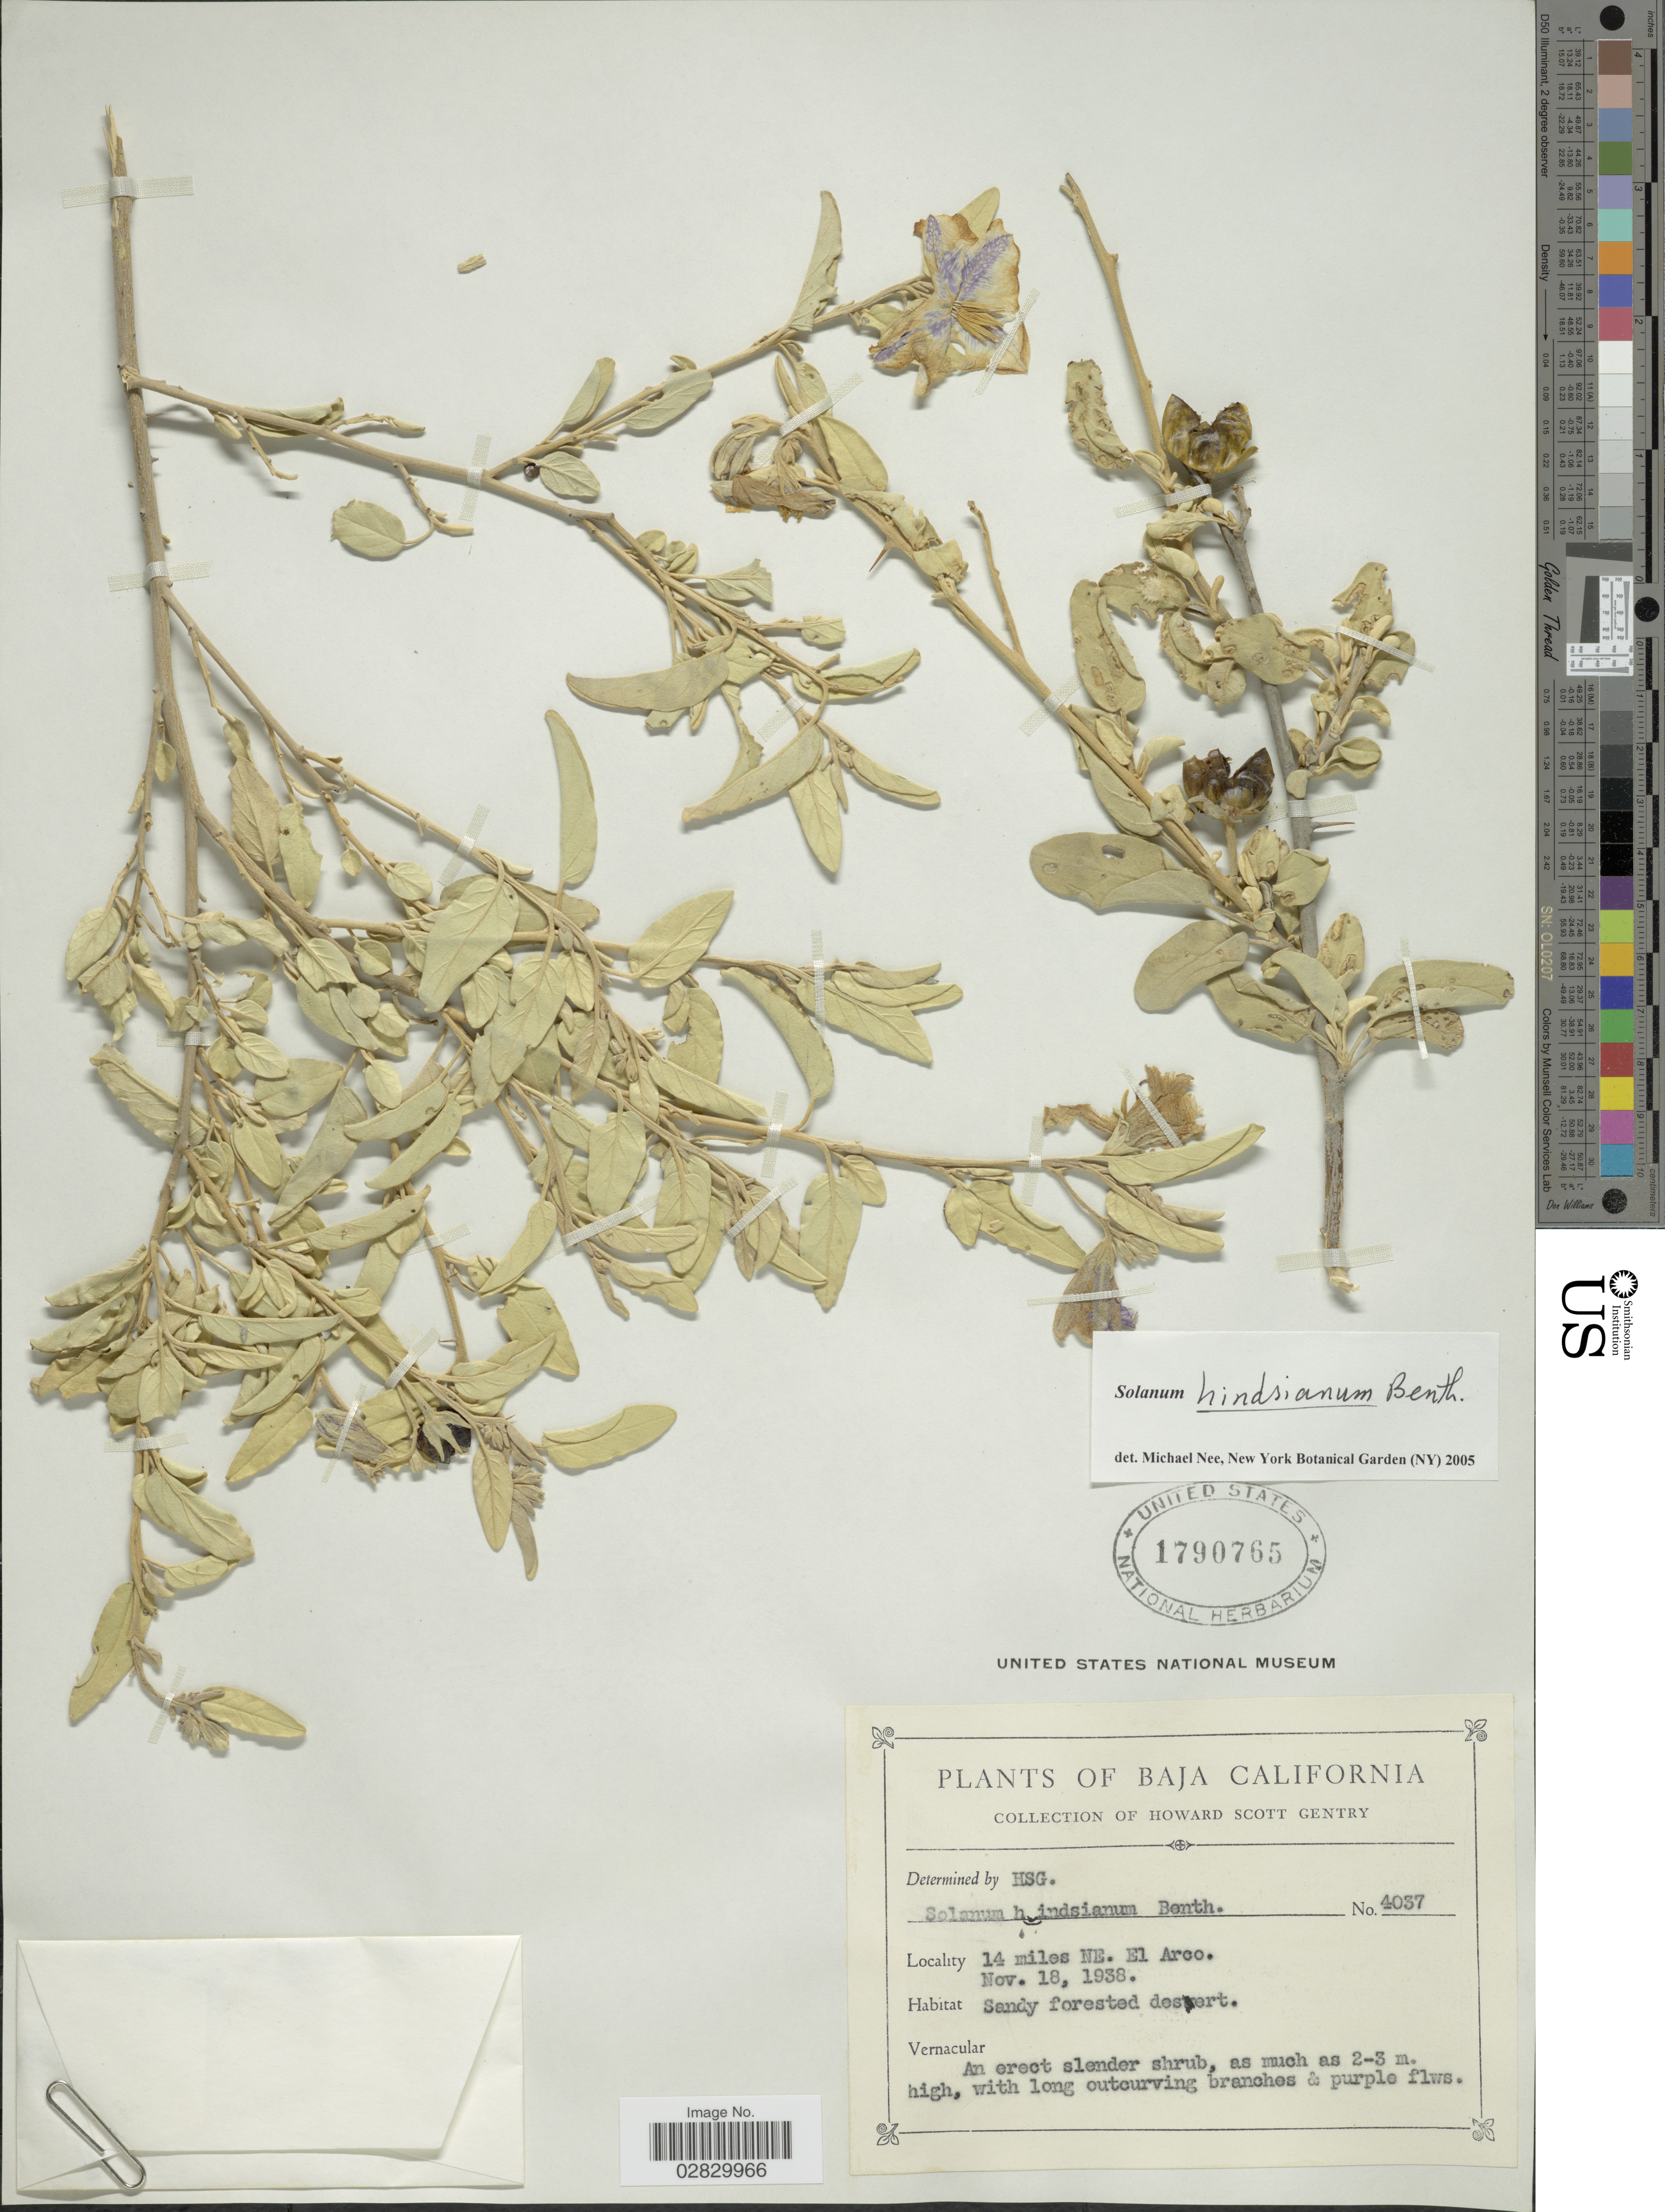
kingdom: Plantae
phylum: Tracheophyta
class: Magnoliopsida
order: Solanales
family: Solanaceae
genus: Solanum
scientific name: Solanum hindsianum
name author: Benth.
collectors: H. S. Gentry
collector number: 4037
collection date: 1938-11-18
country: Mexico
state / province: Baja California Sur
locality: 14 miles NE. El Arco.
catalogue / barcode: US 1790765